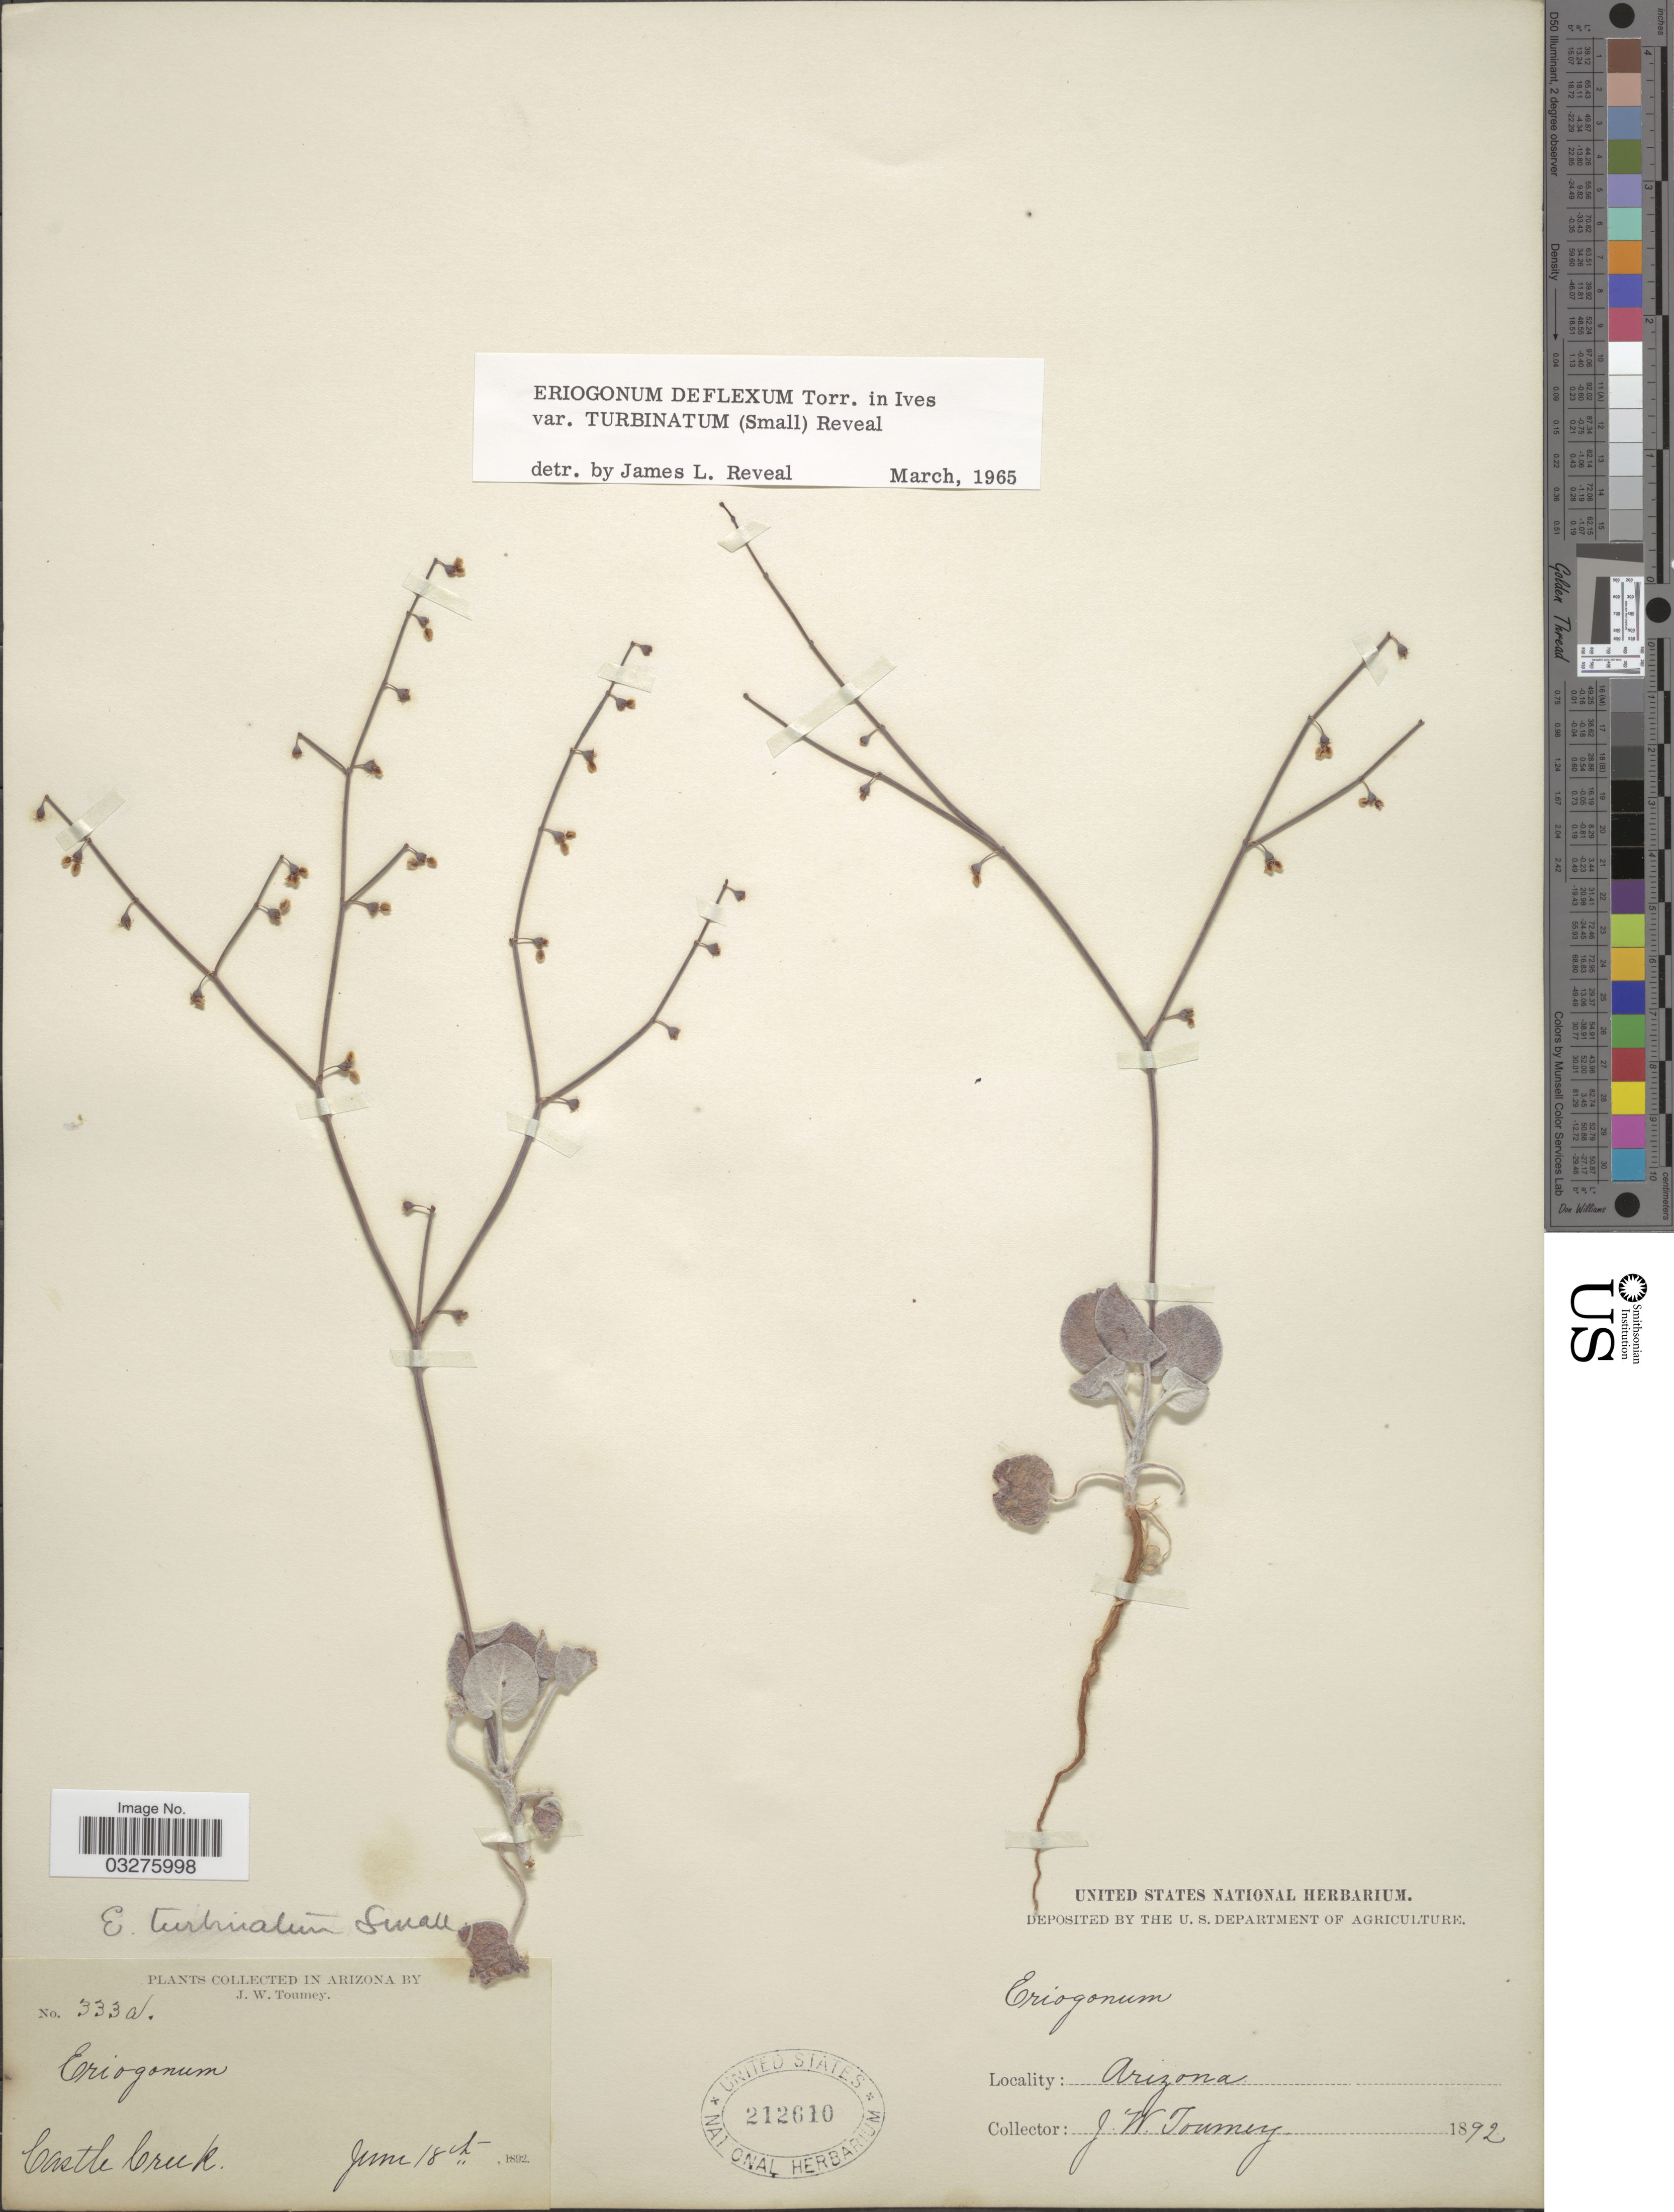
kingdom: Plantae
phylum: Tracheophyta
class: Magnoliopsida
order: Caryophyllales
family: Polygonaceae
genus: Eriogonum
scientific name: Eriogonum deflexum var. turbinatum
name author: (Small) Reveal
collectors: J. W. Toumey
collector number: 333a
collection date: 1892-06-18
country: United States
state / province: Arizona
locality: Castle Creek.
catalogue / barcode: US 212610